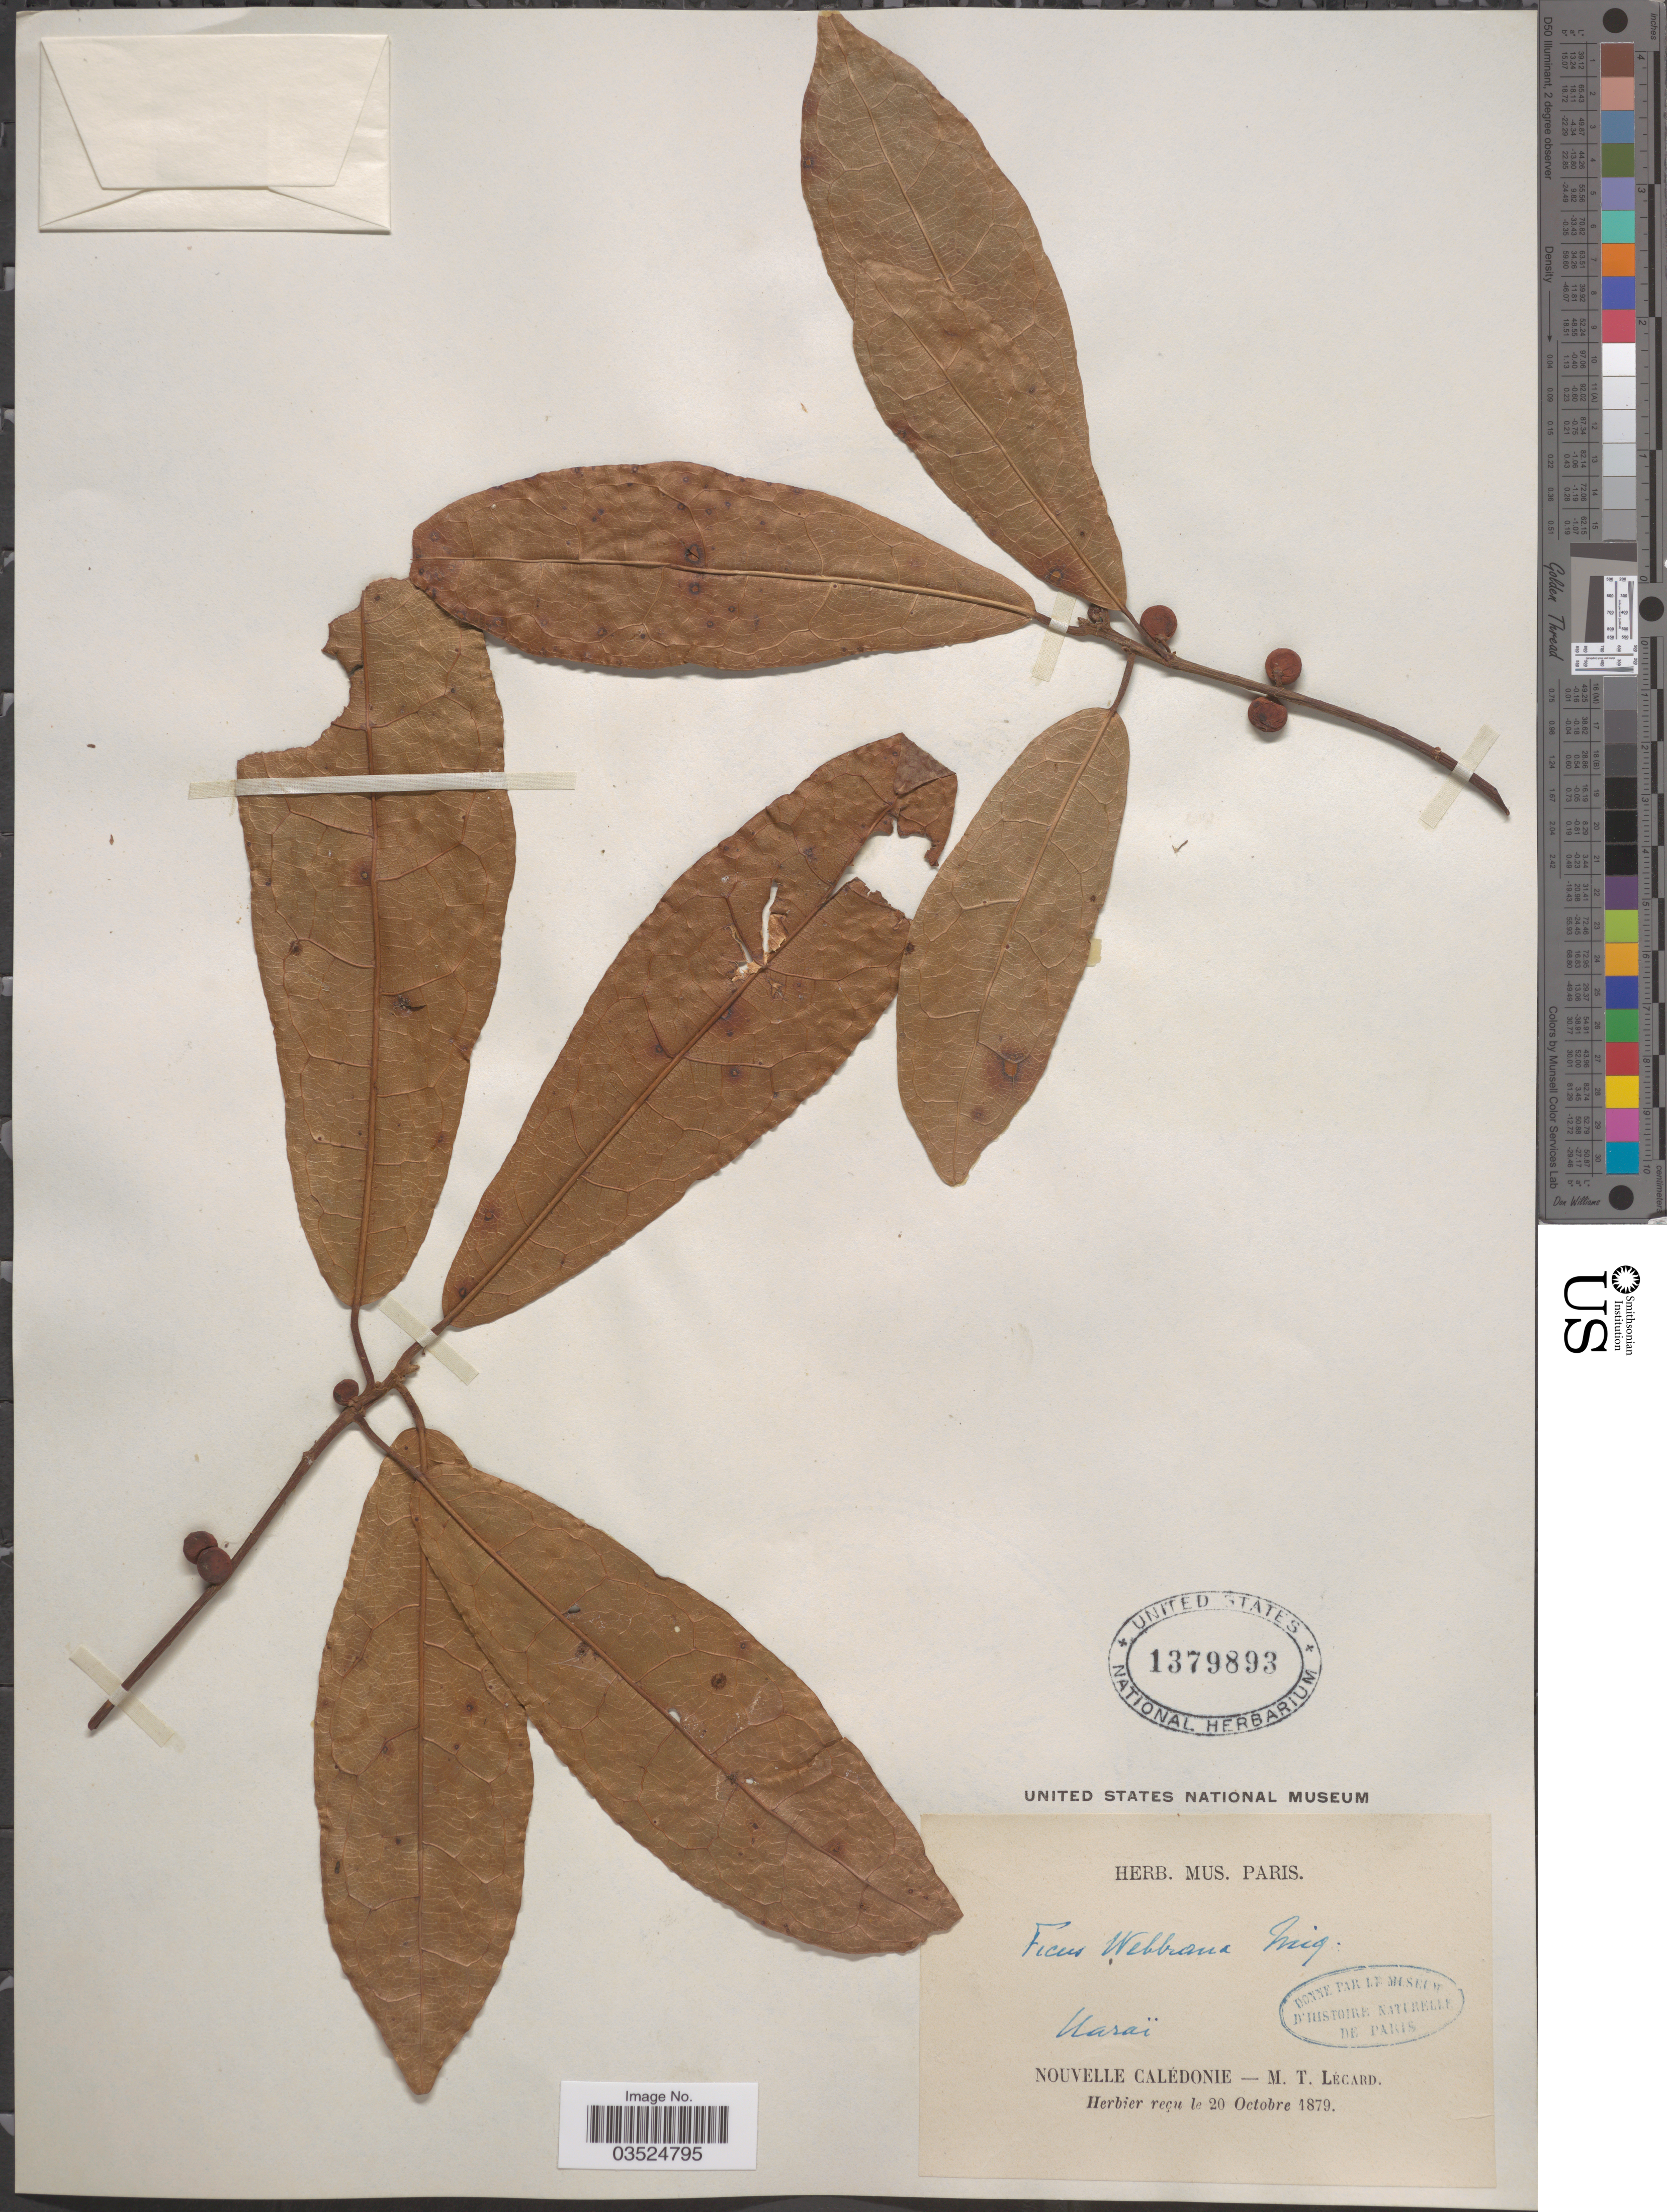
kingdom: Plantae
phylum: Tracheophyta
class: Magnoliopsida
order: Rosales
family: Moraceae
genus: Ficus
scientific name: Ficus webbiana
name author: (Miq.) Miq.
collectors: M. Lecard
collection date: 1879-10-20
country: New Caledonia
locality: Uaraï. Nouvelle Calédonie.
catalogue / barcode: US 1379893